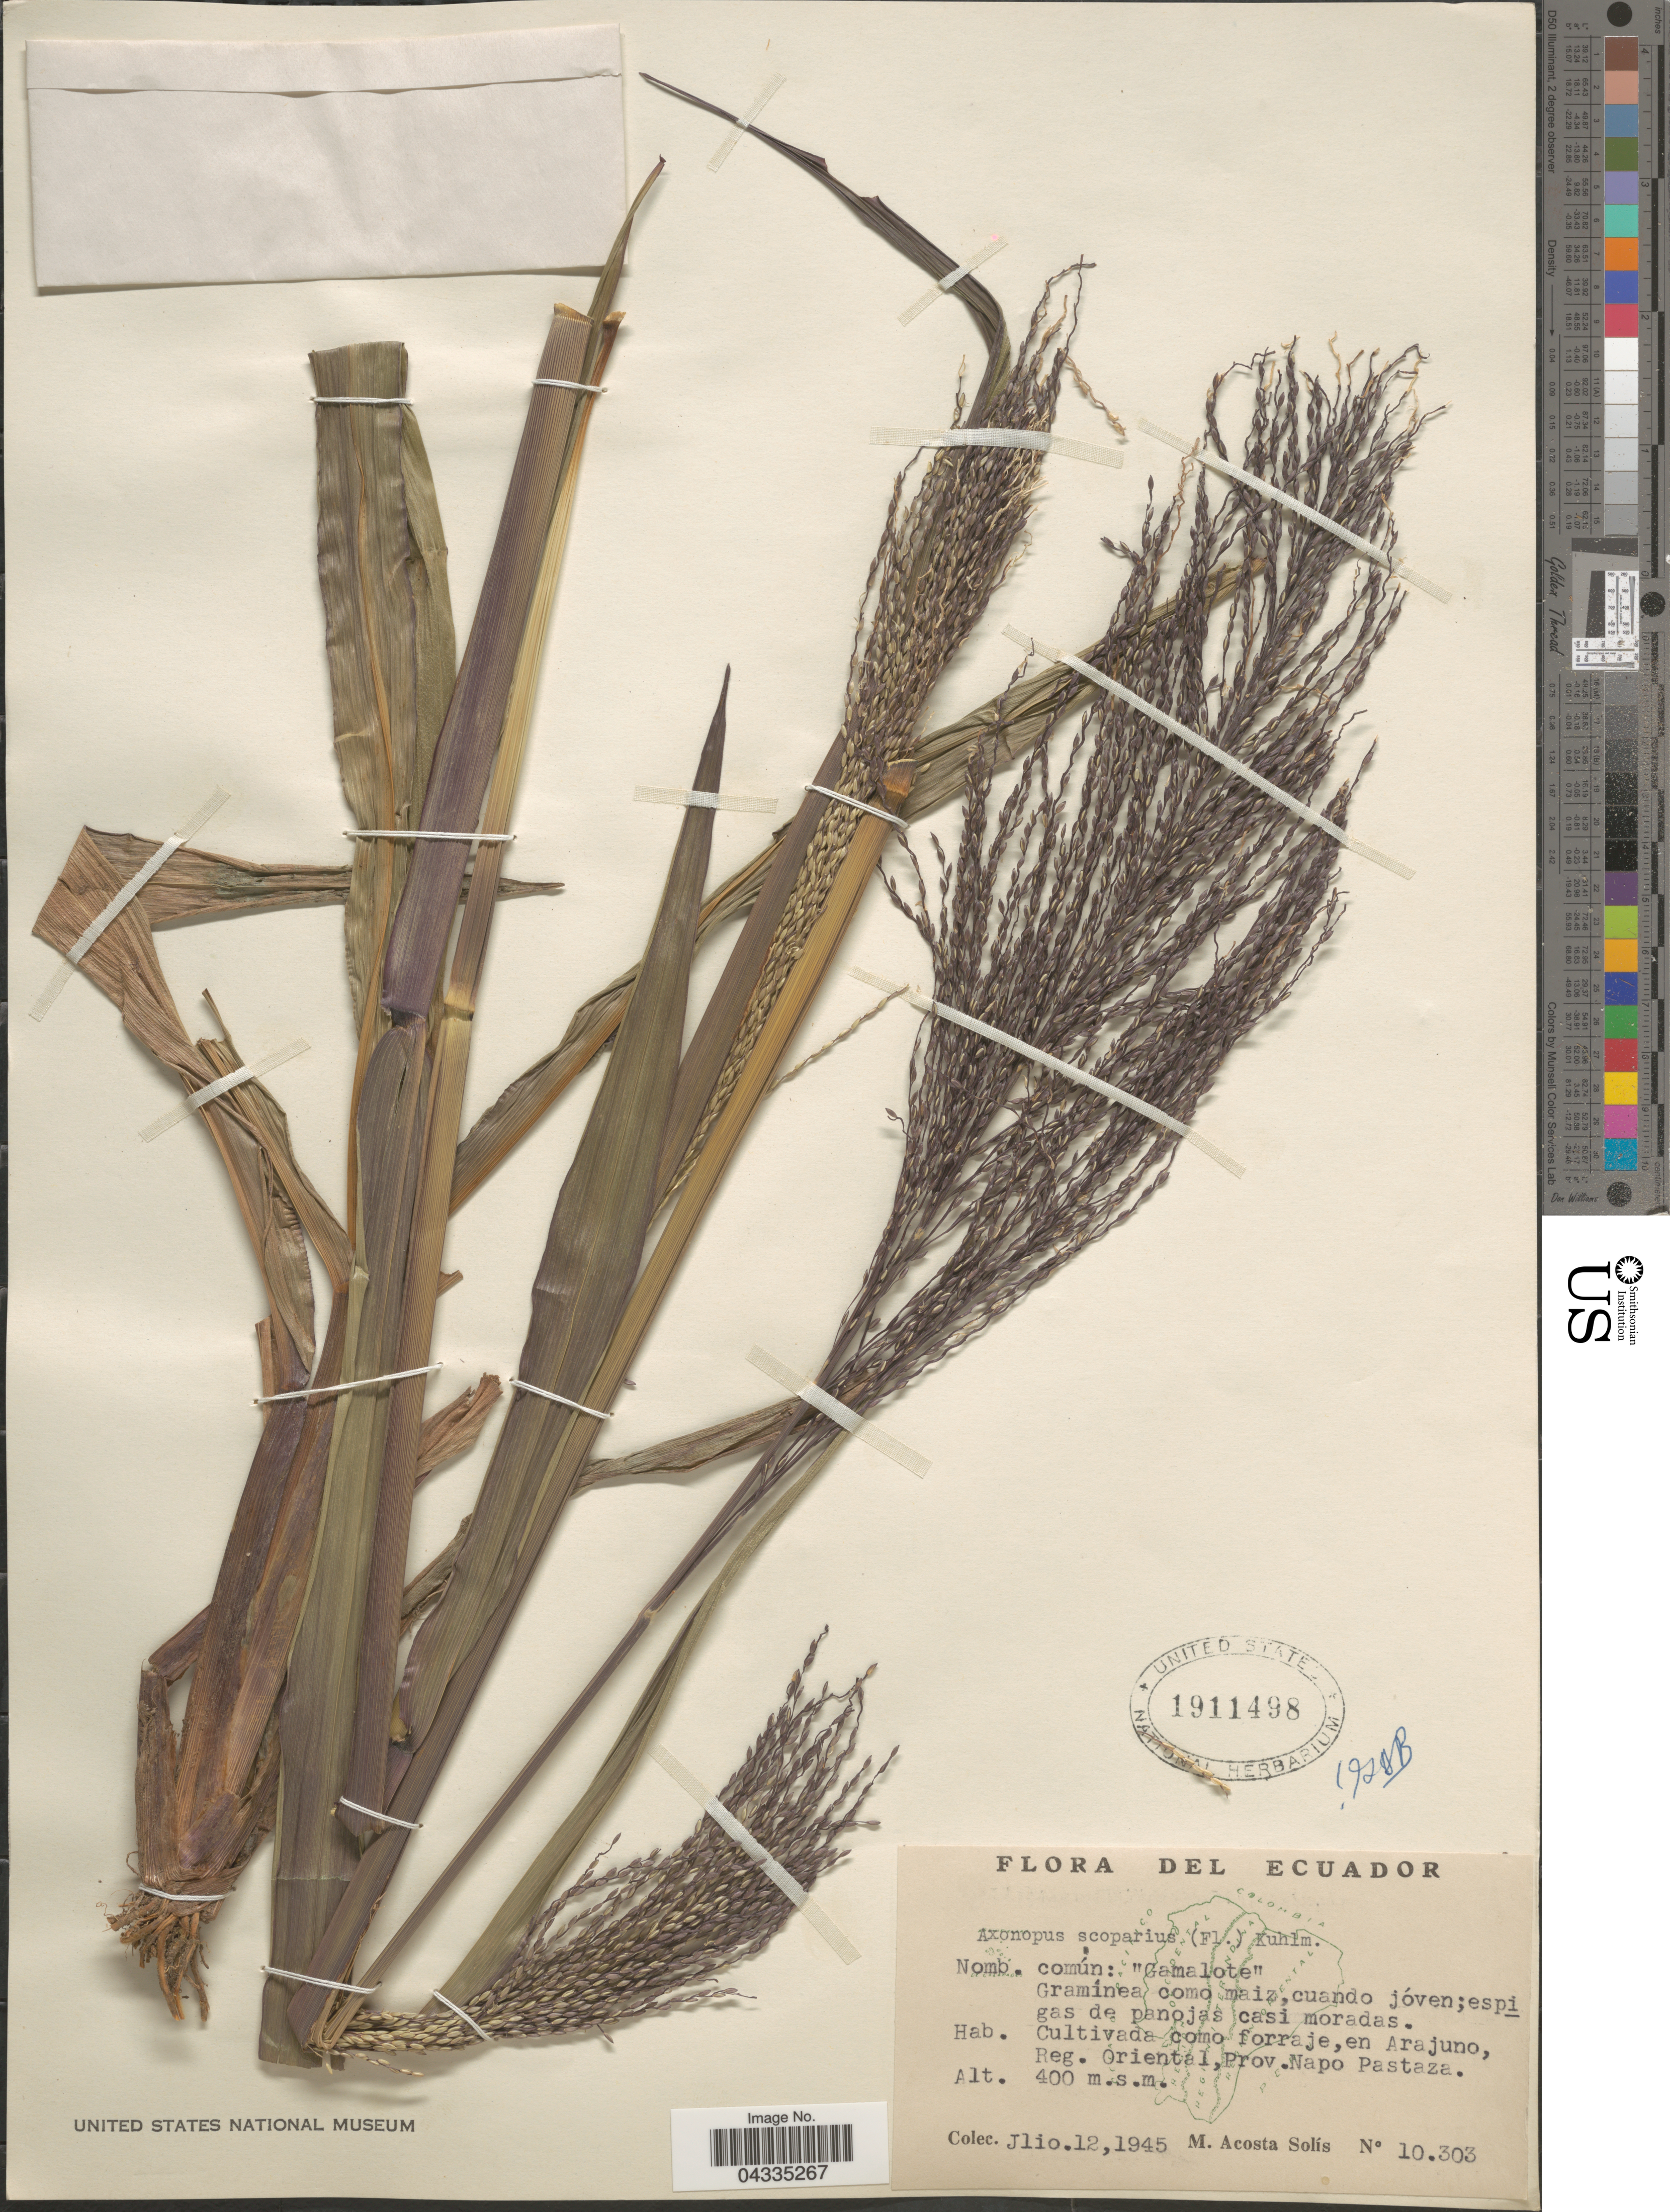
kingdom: Plantae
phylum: Tracheophyta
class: Liliopsida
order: Poales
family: Poaceae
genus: Axonopus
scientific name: Axonopus scoparius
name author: (Flüggé) Kuhlm.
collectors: M. Acosta Solis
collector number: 10303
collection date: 1945-07-12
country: Ecuador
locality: Cultivada como forraje, en Arajuno, Reg. Oriental, Prov. Napo Pastaza.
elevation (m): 400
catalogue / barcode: US 1911498